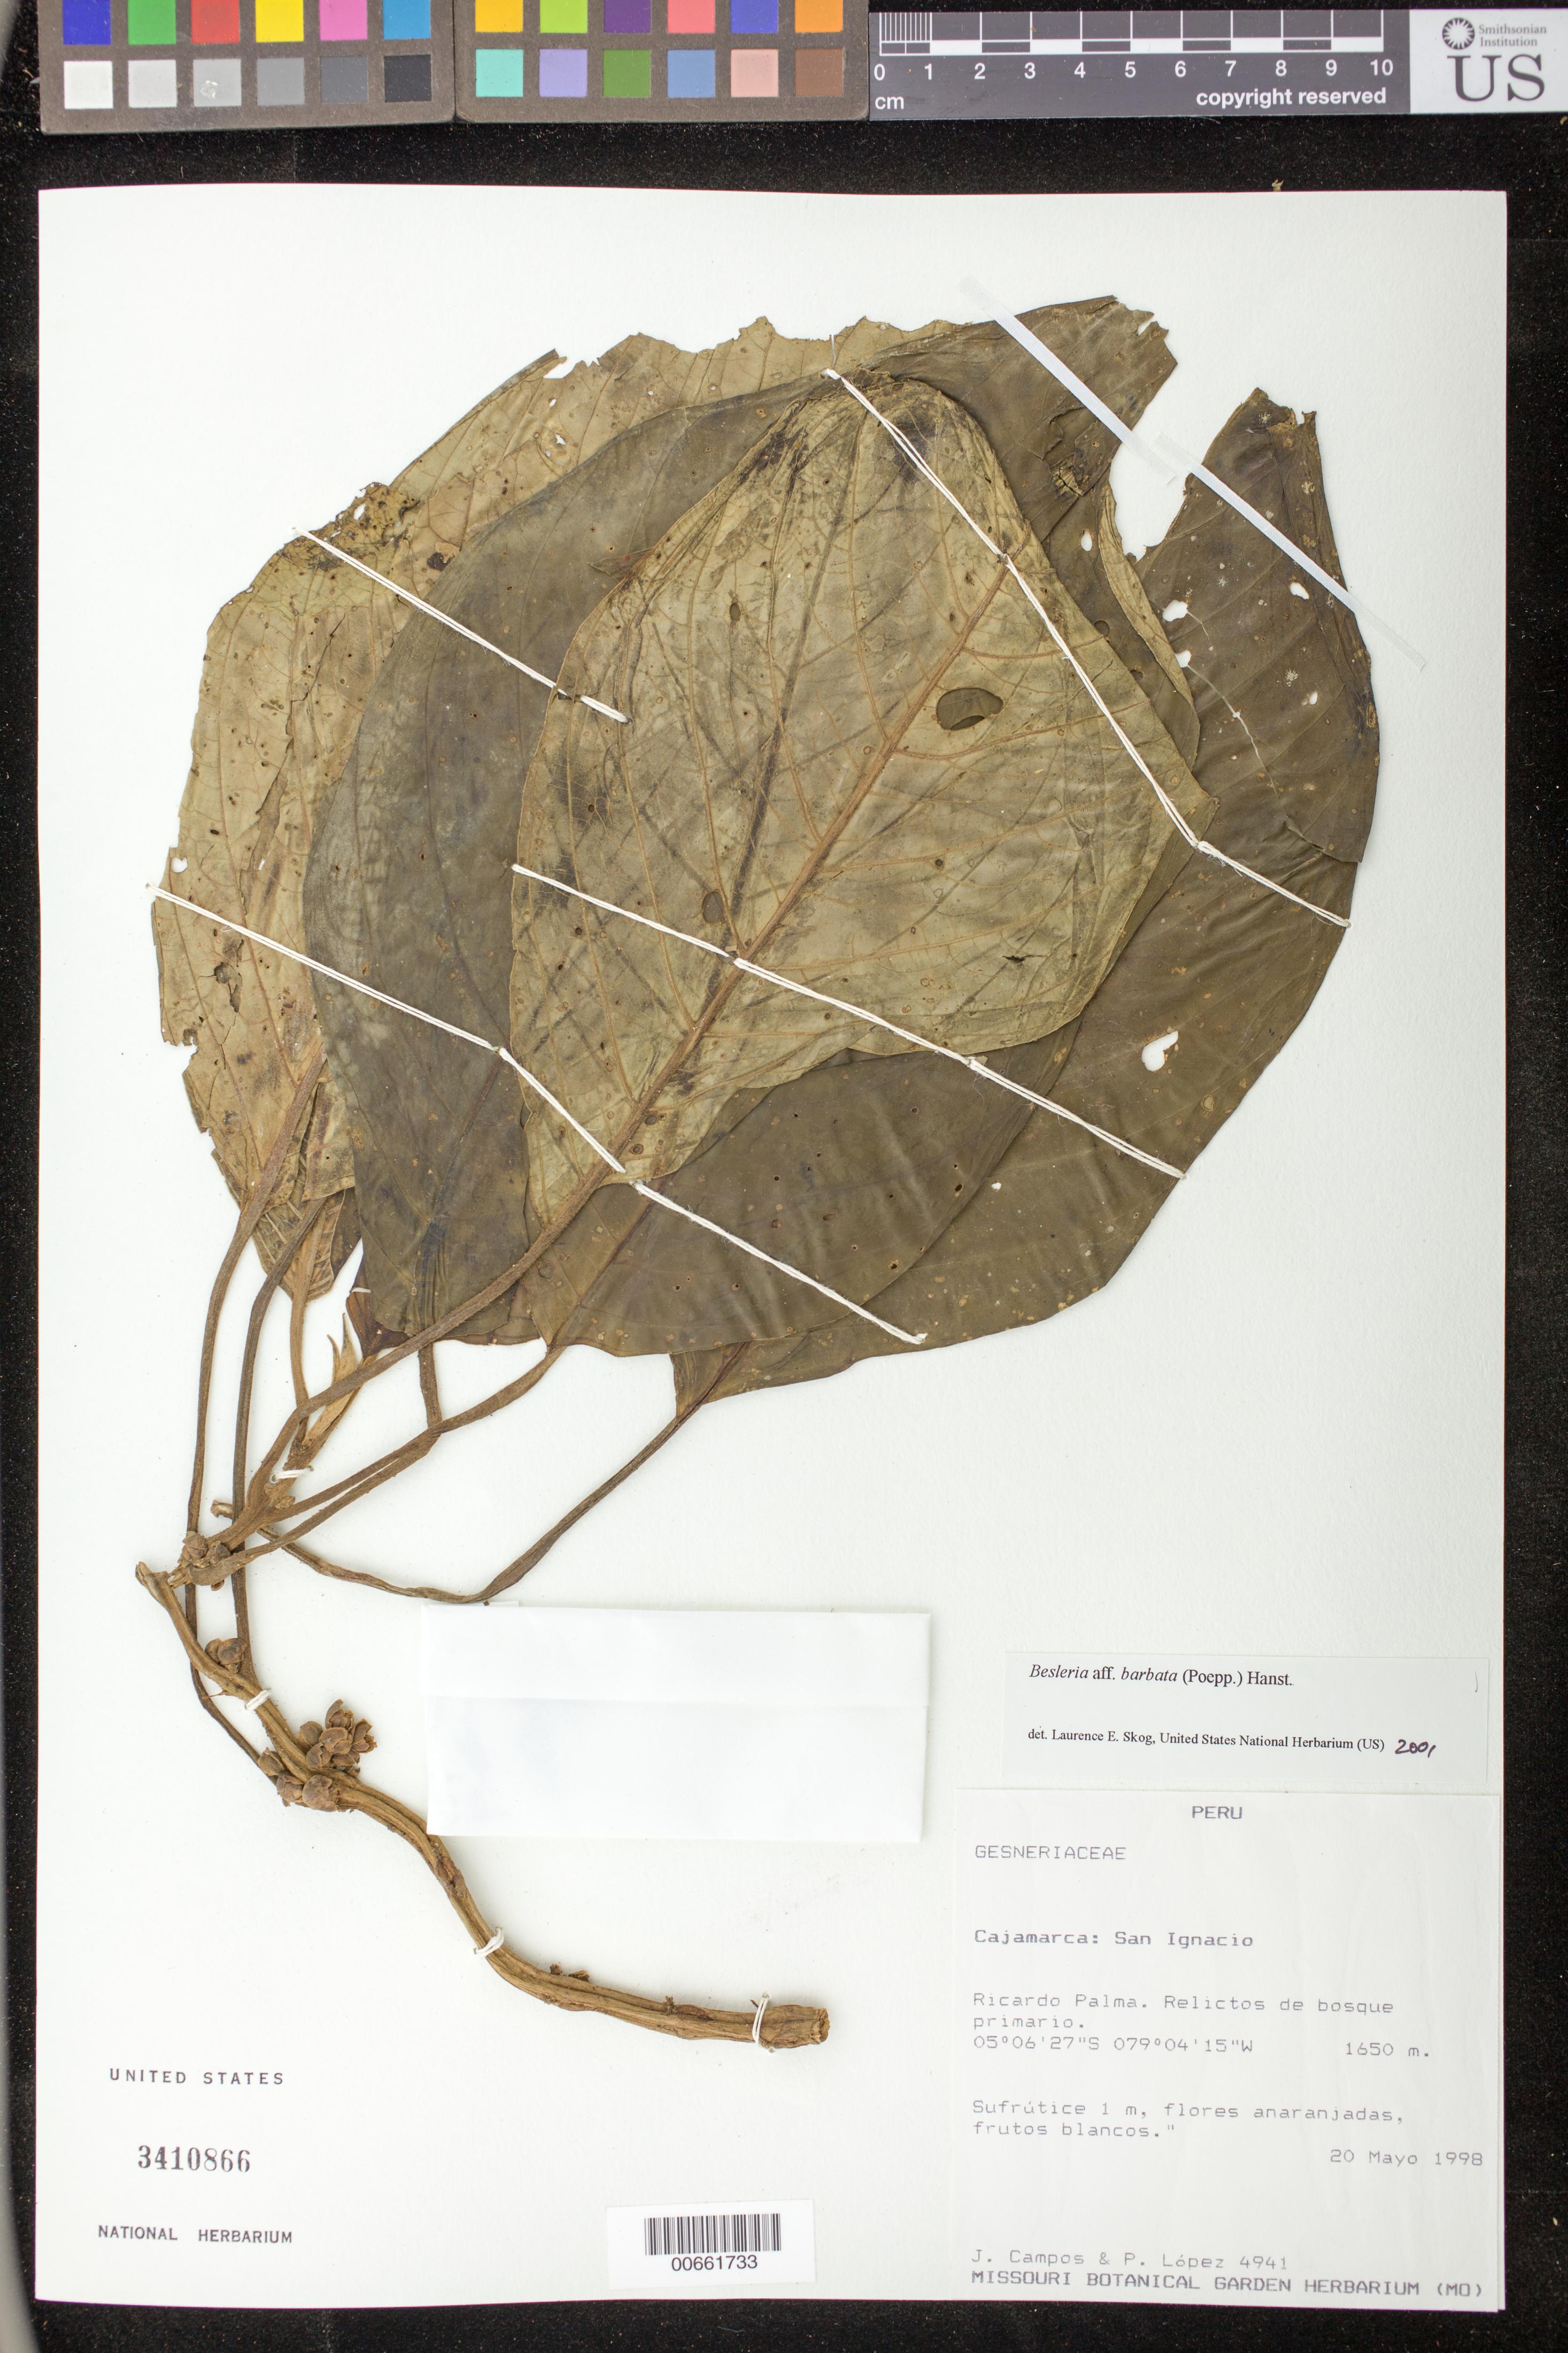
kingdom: Plantae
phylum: Tracheophyta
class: Magnoliopsida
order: Lamiales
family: Gesneriaceae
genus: Besleria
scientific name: Besleria barbata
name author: (Poepp.) Hanst.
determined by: Skog, Laurence E.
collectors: J. Campos & P. Lopez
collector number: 4941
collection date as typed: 20 May 1998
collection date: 1998-05-20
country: Peru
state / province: Cajamarca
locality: Prov. San Ignacio, Ricardo Palma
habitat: Relictos de bosque primario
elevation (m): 1650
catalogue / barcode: US 3410866